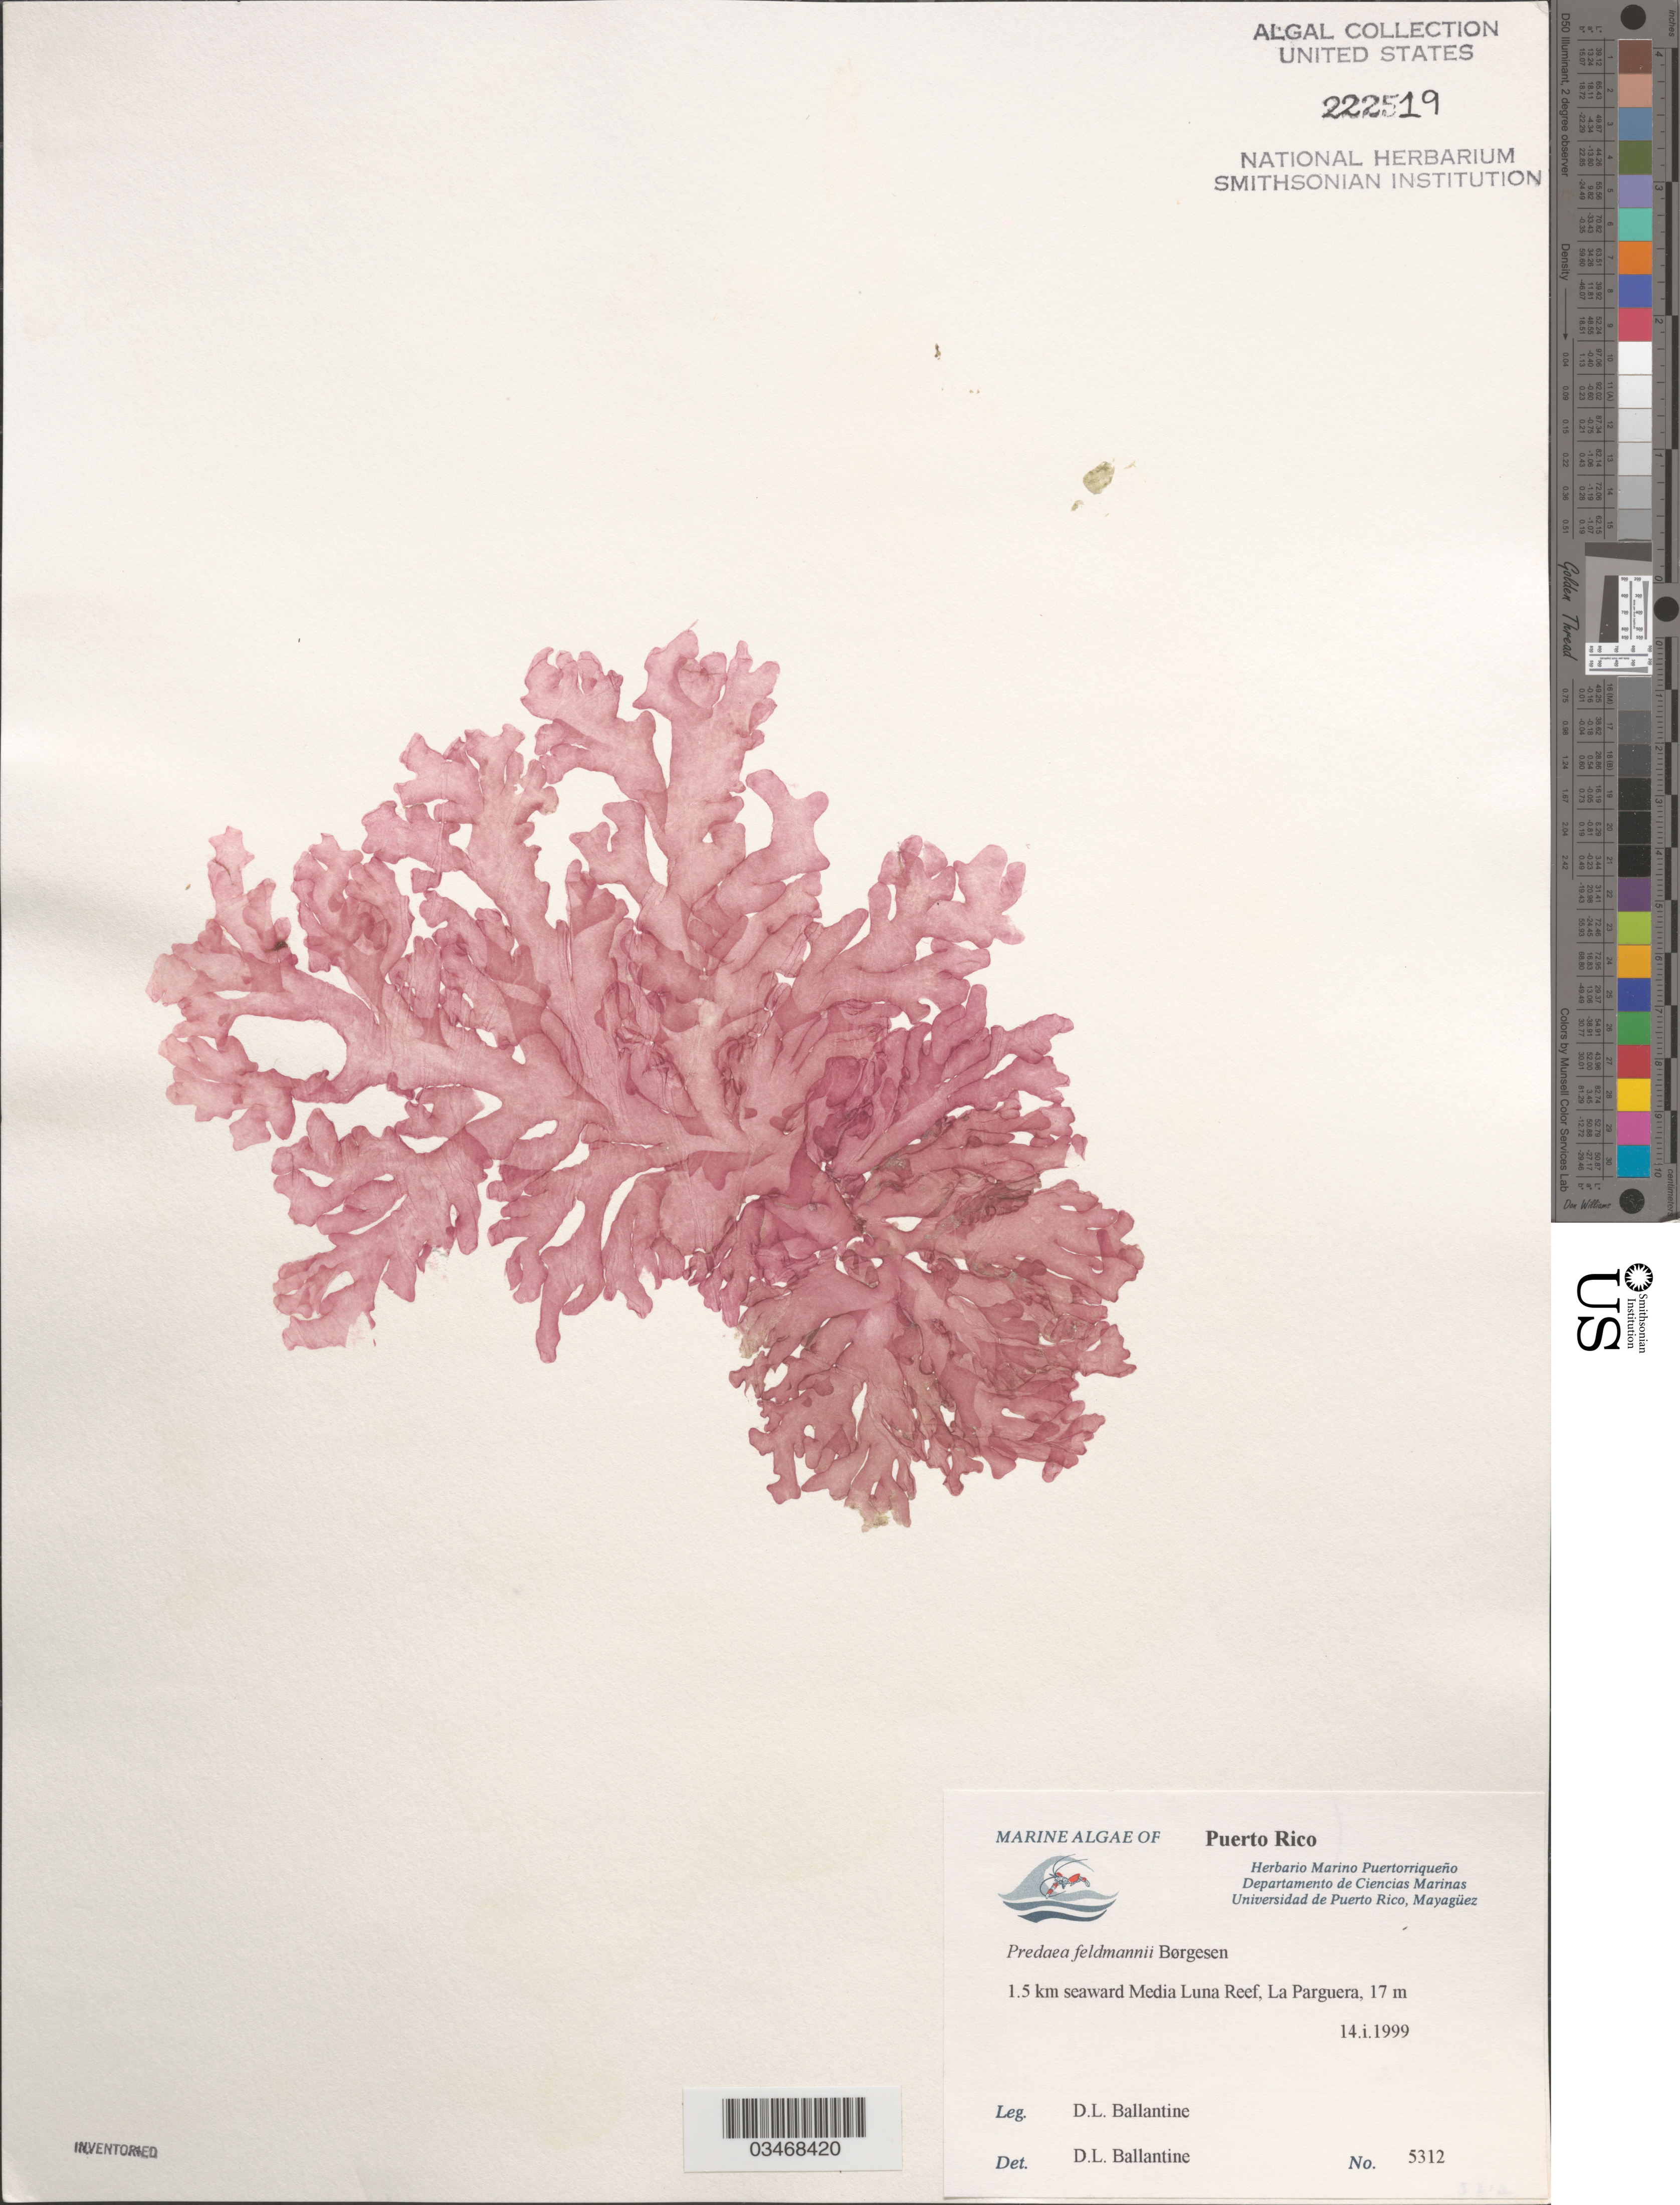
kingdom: Plantae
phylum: Rhodophyta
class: Florideophyceae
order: Nemastomatales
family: Nemastomataceae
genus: Predaea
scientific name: Predaea feldmannii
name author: Børgesen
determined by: Ballantine, D. L.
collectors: D.L. Ballantine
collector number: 5312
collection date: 1999-01-14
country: Puerto Rico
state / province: Lajas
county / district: La Parguera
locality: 1.5 km seaward Media Luna Reef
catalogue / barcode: US 222519